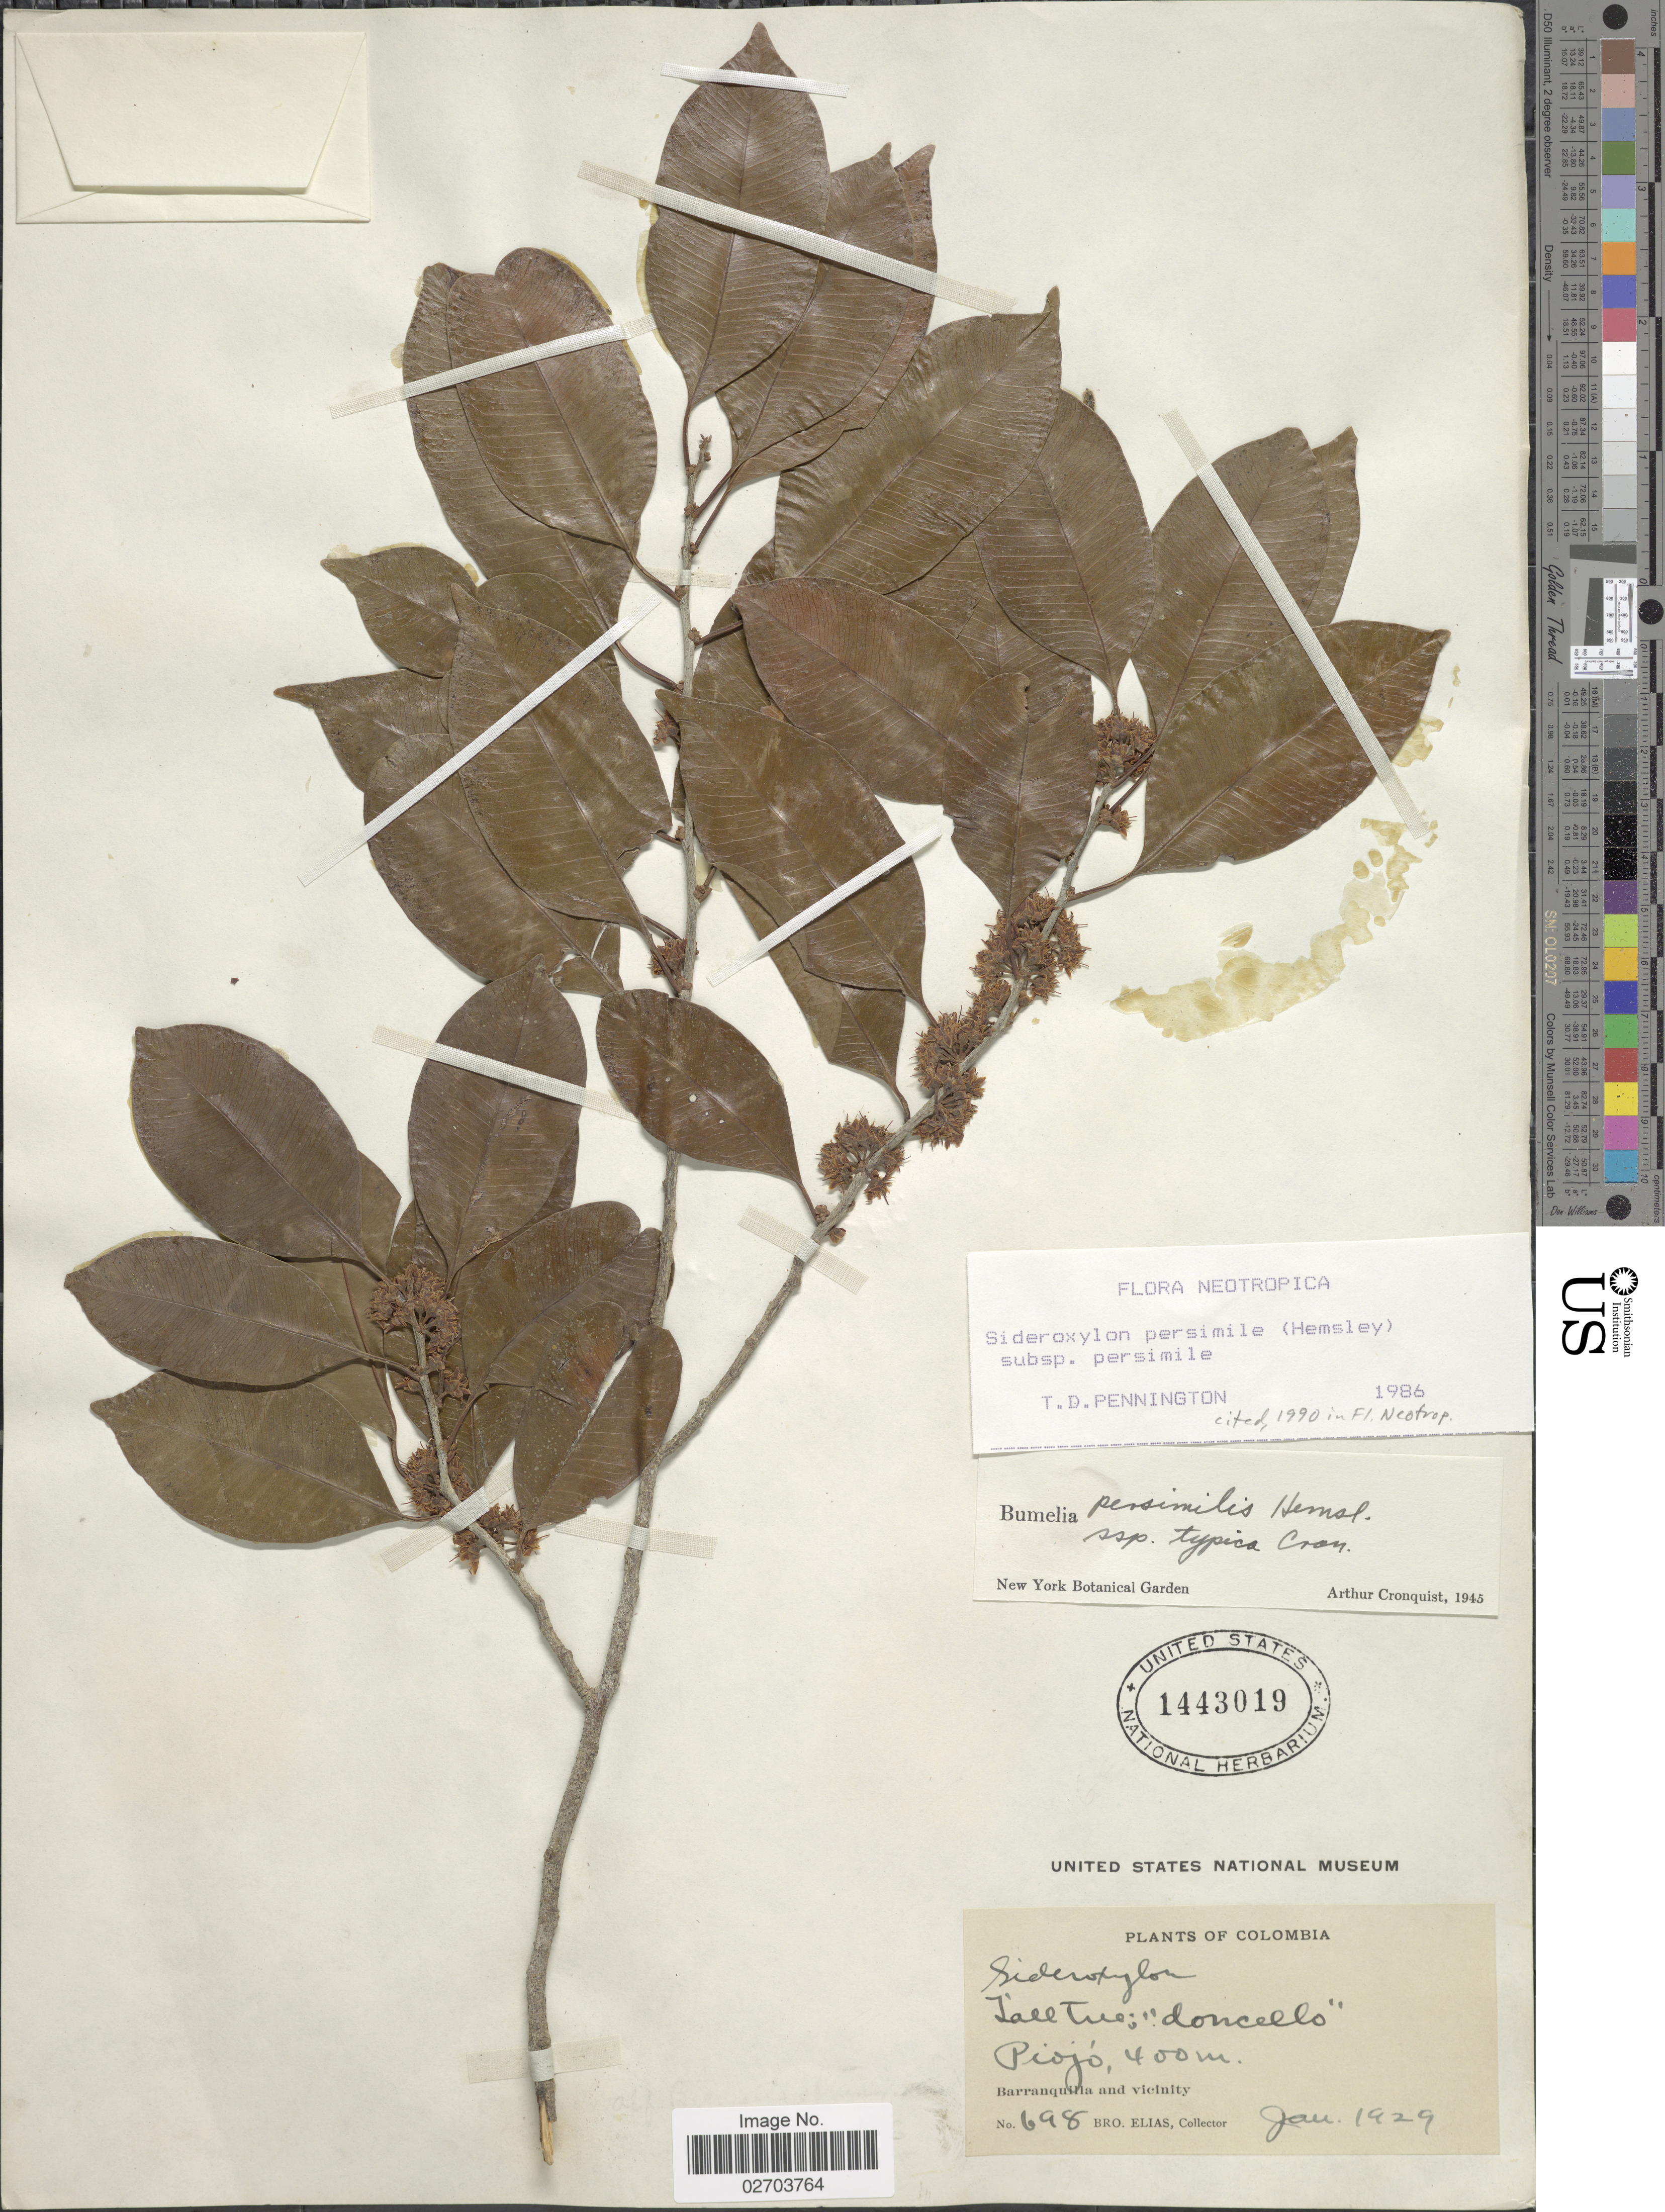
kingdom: Plantae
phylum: Tracheophyta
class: Magnoliopsida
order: Ericales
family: Sapotaceae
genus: Sideroxylon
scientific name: Sideroxylon persimile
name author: (Hemsl.) T.D. Penn.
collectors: Bro. Elias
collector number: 698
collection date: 1929-01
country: Colombia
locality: Piojo. Barranquilla and vicinity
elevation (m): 400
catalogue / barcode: US 1443019